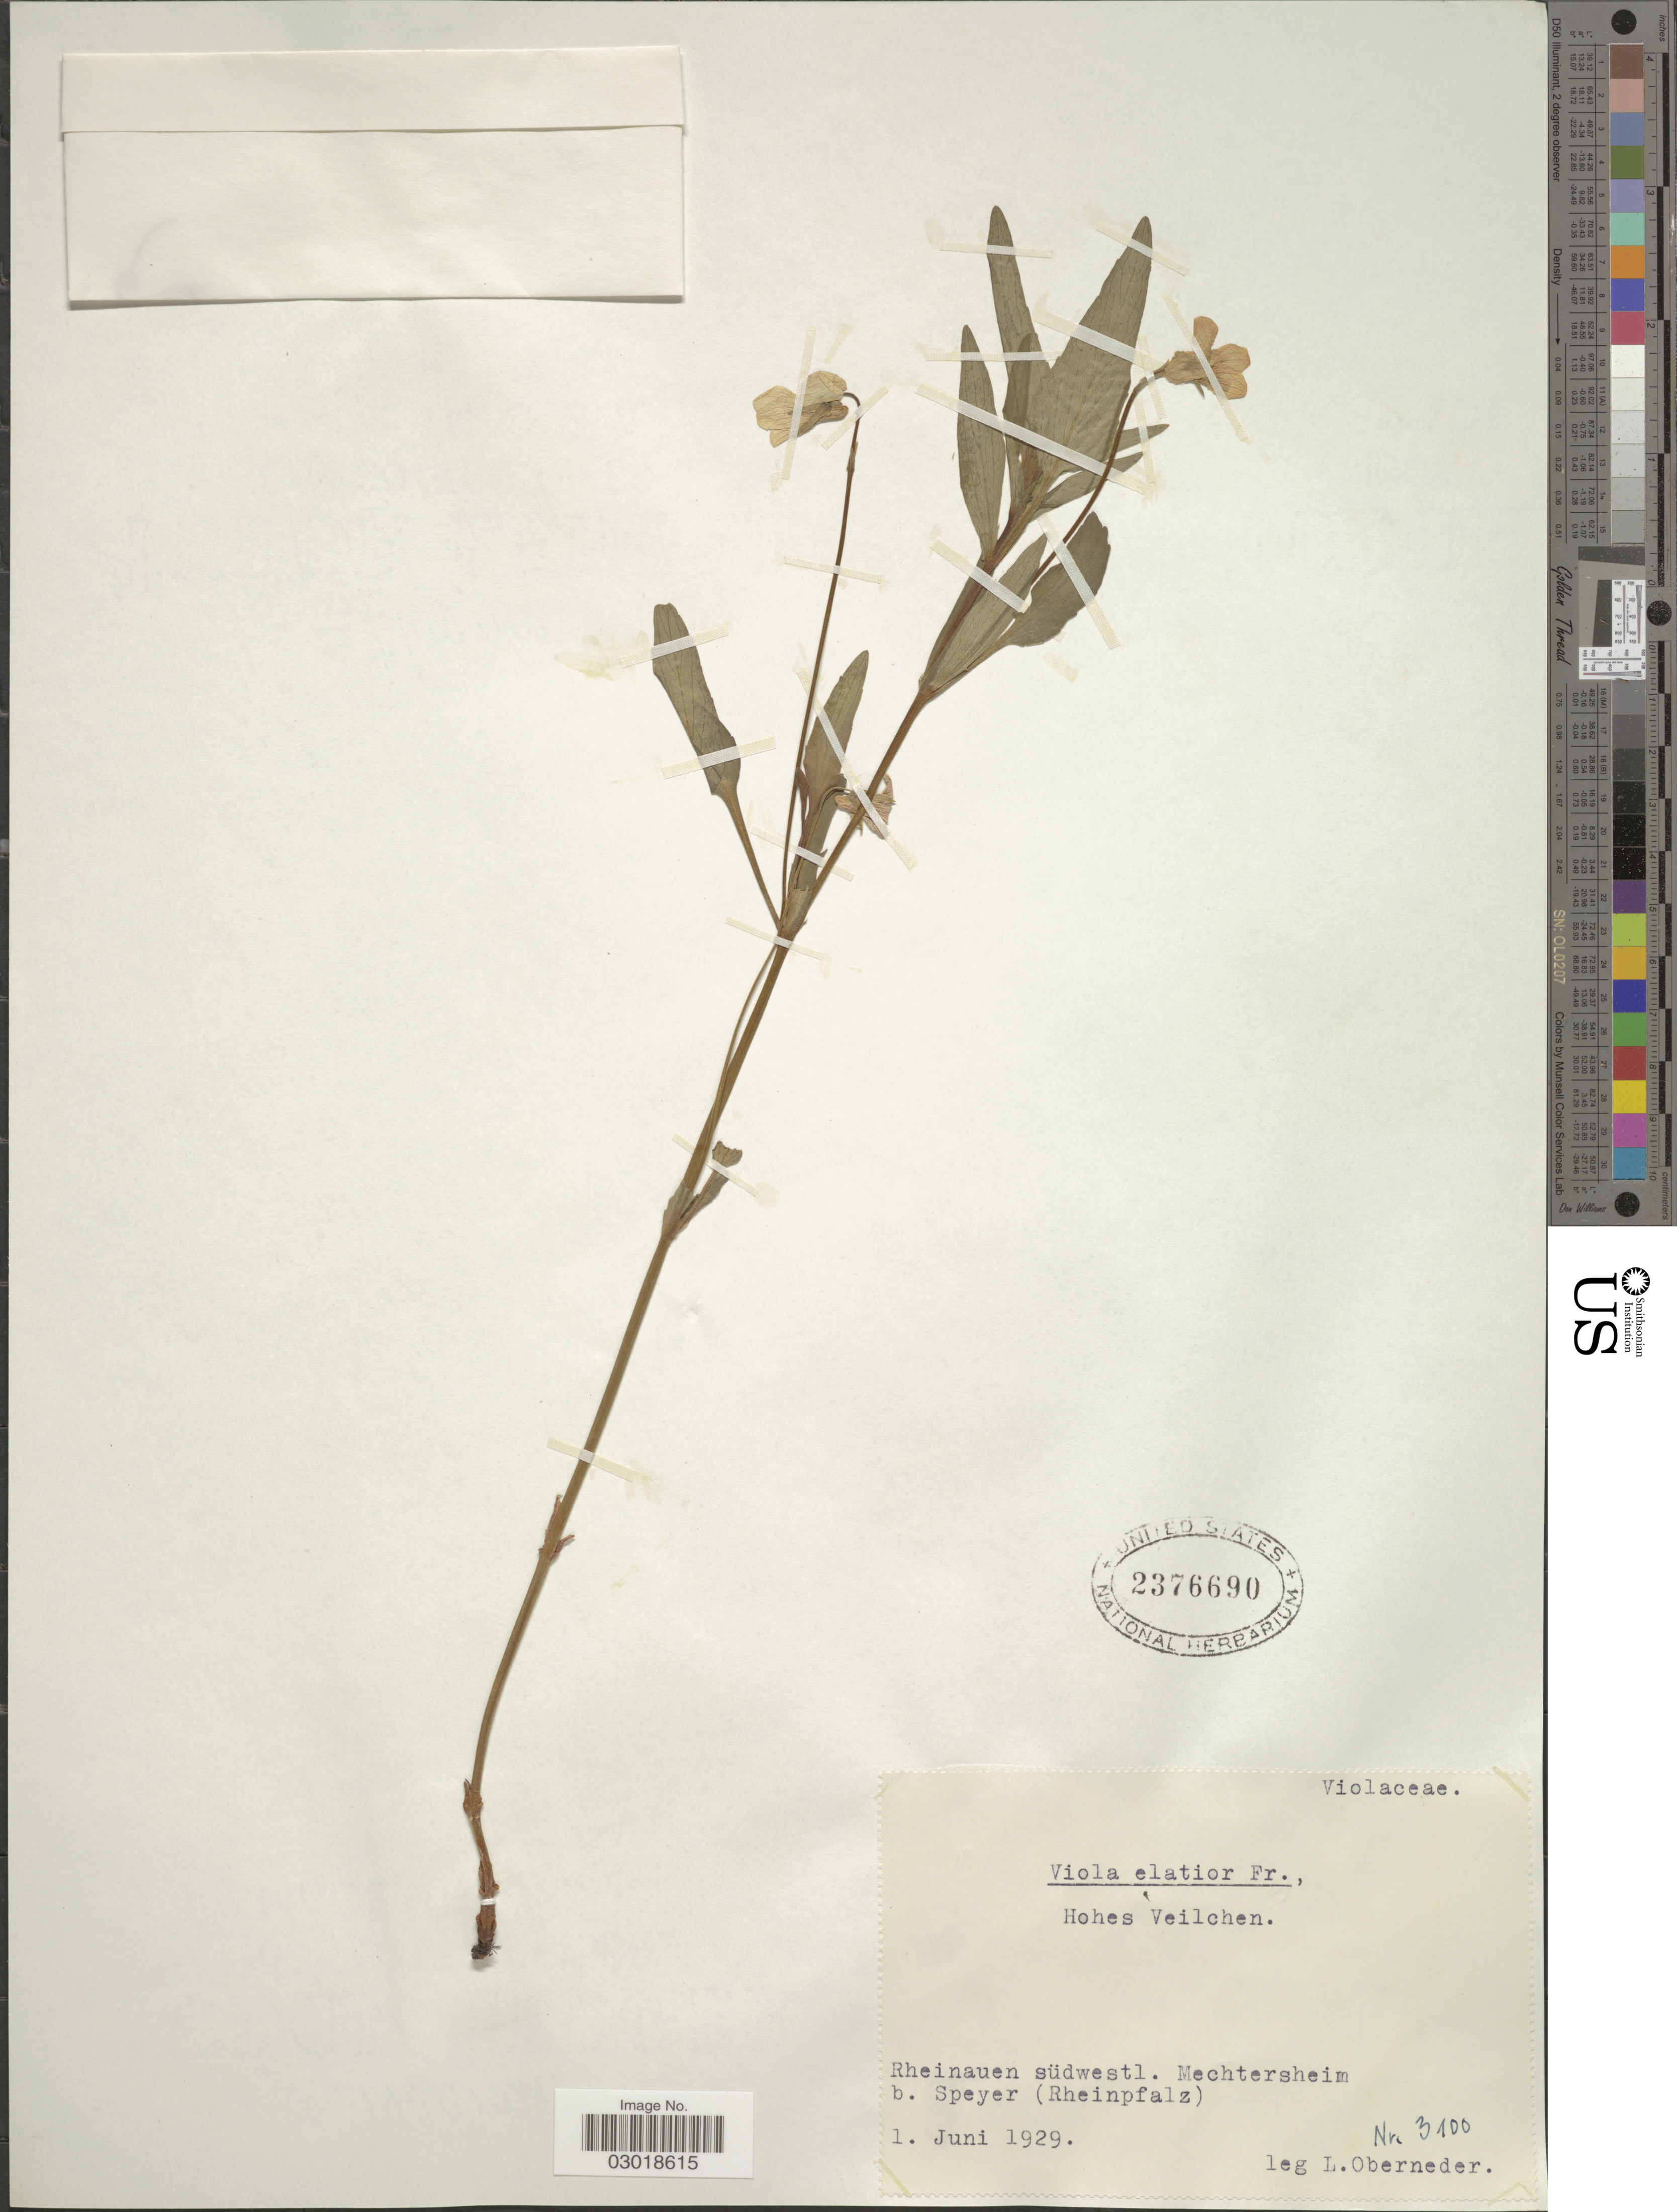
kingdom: Plantae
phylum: Tracheophyta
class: Magnoliopsida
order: Malpighiales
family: Violaceae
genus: Viola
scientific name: Viola elatior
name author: Fr.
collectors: L. Oberneder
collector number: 3100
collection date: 1929-06-01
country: Germany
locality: Rheinauen südwestl. Mechtersheim b. Speyer (Rheinpfalz).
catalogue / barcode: US 2376690